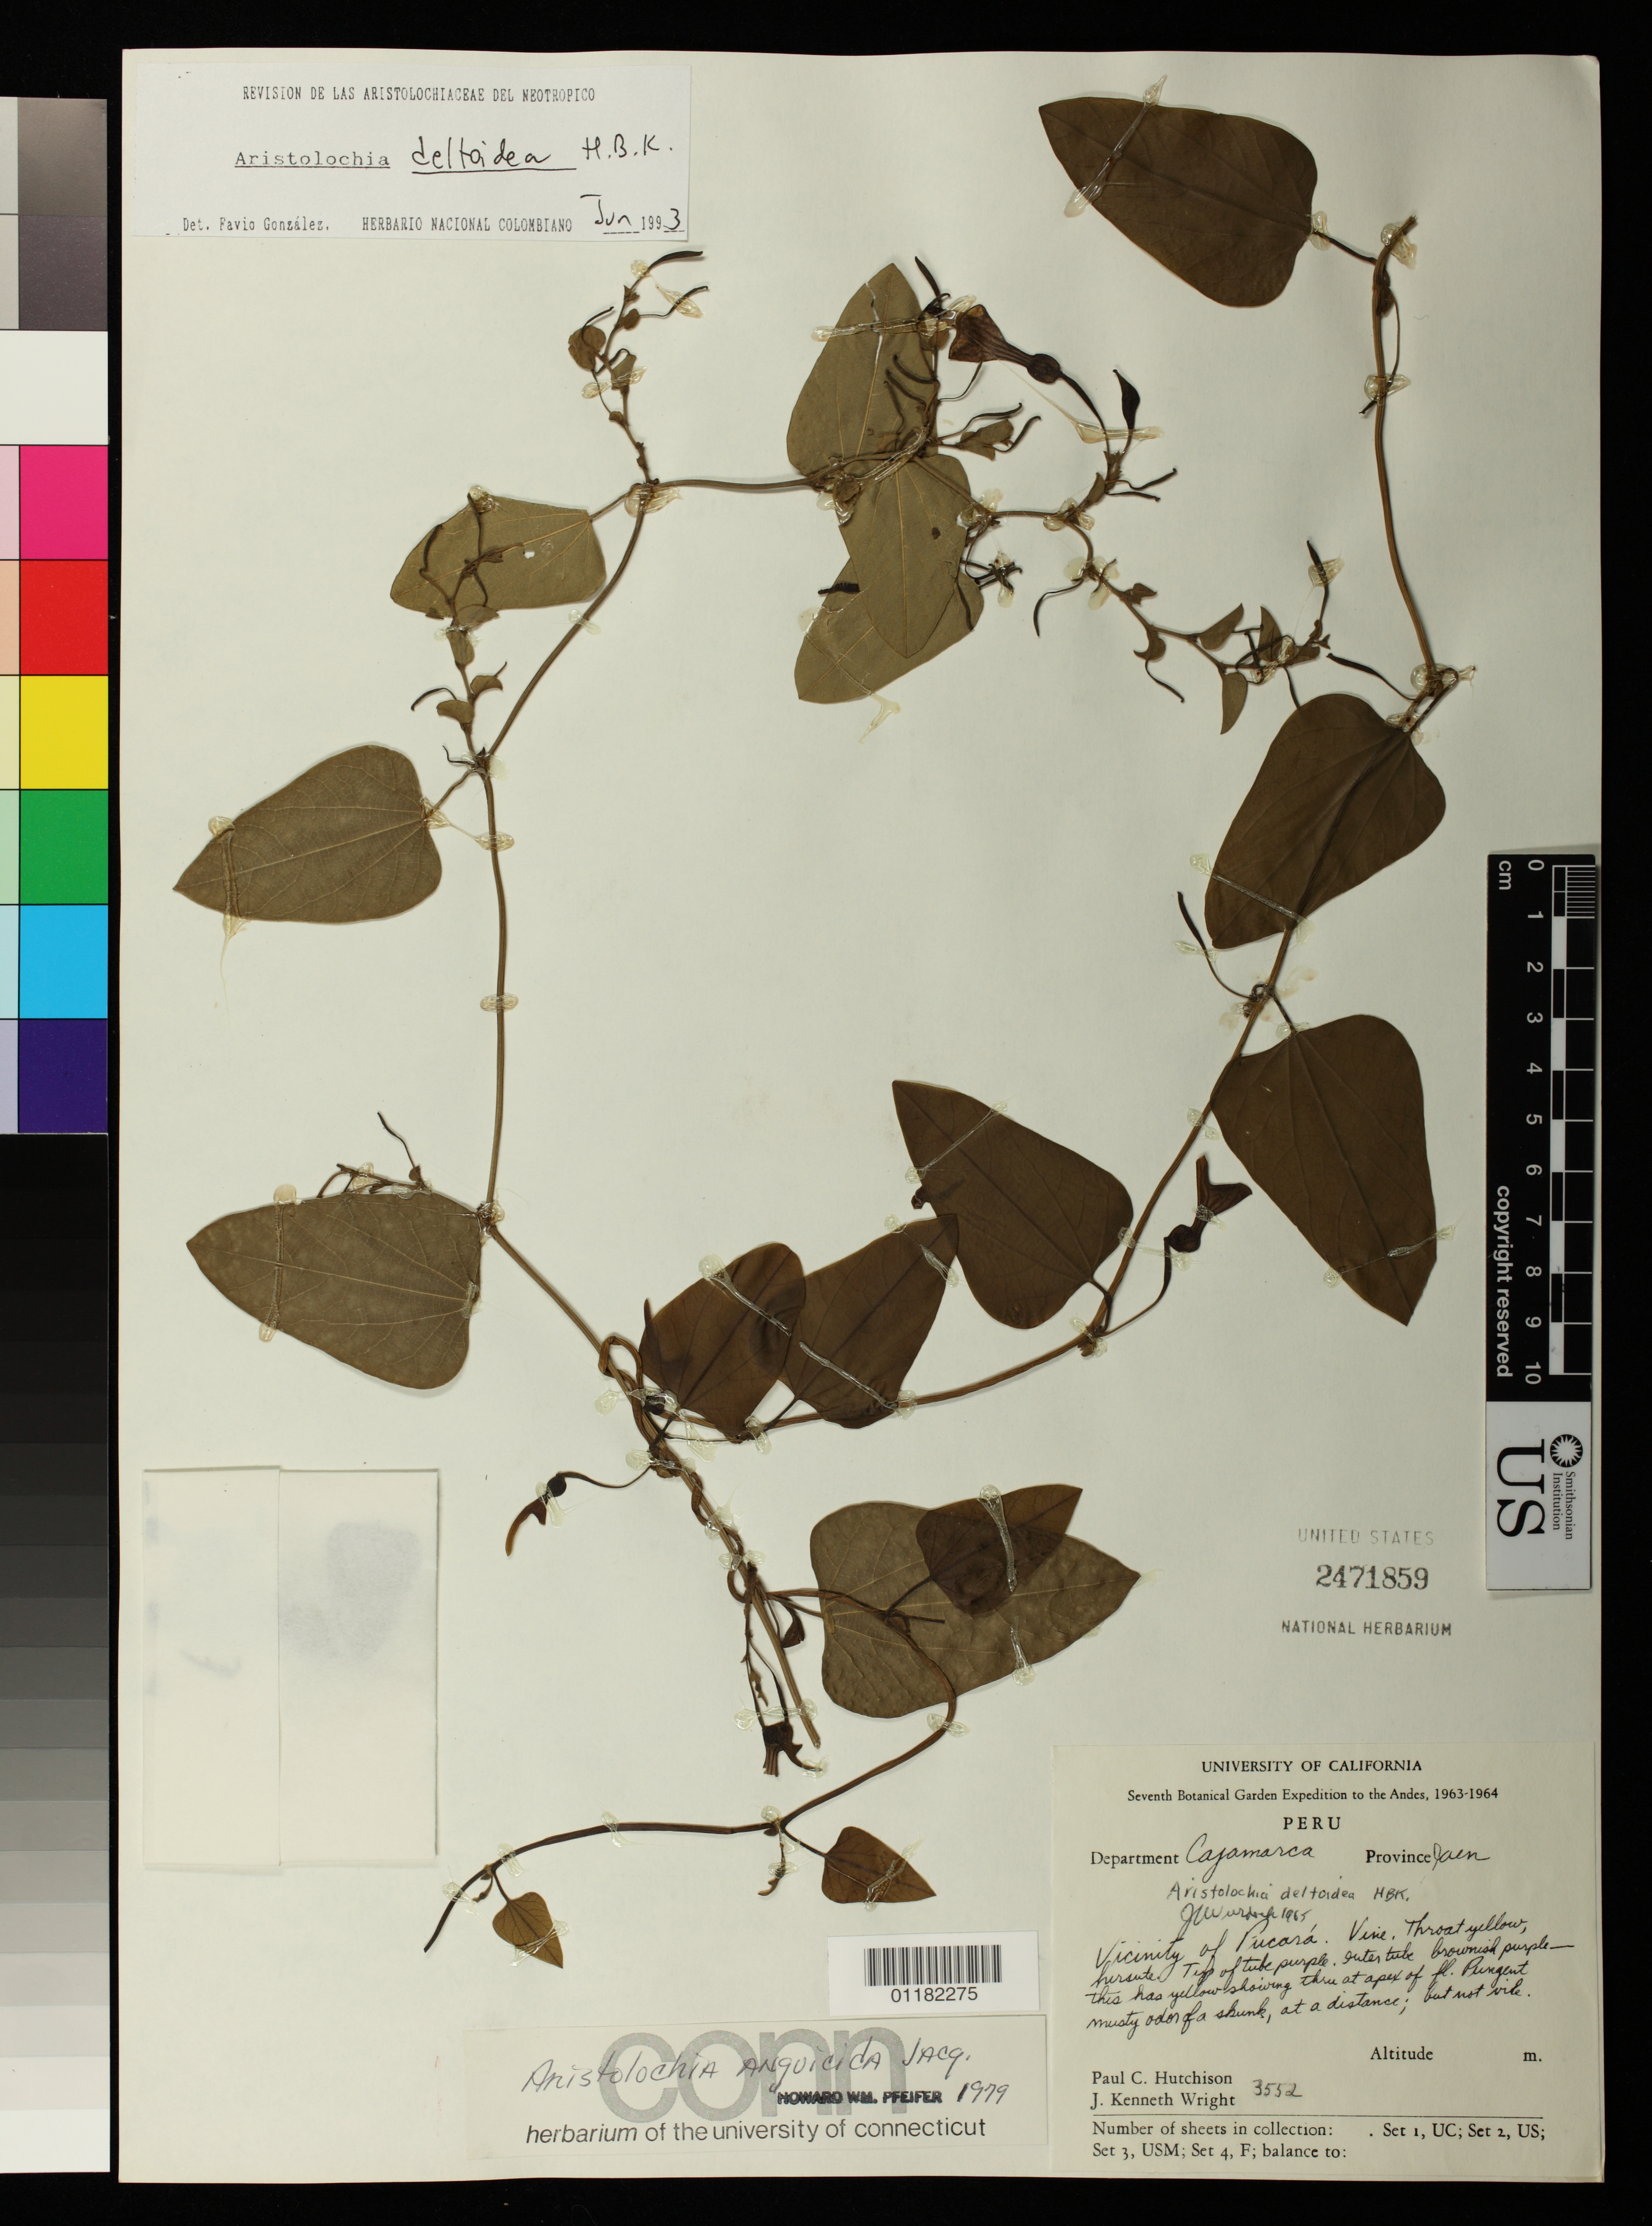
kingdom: Plantae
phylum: Tracheophyta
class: Magnoliopsida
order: Piperales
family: Aristolochiaceae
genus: Aristolochia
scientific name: Aristolochia deltoidea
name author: Kunth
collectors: P. C. Hutchison & J. K. Wright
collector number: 3552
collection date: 1963/1964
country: Peru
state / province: Cajamarca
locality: Vicinity of Pucara. Provincia de Jaén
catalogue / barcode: US 2471859